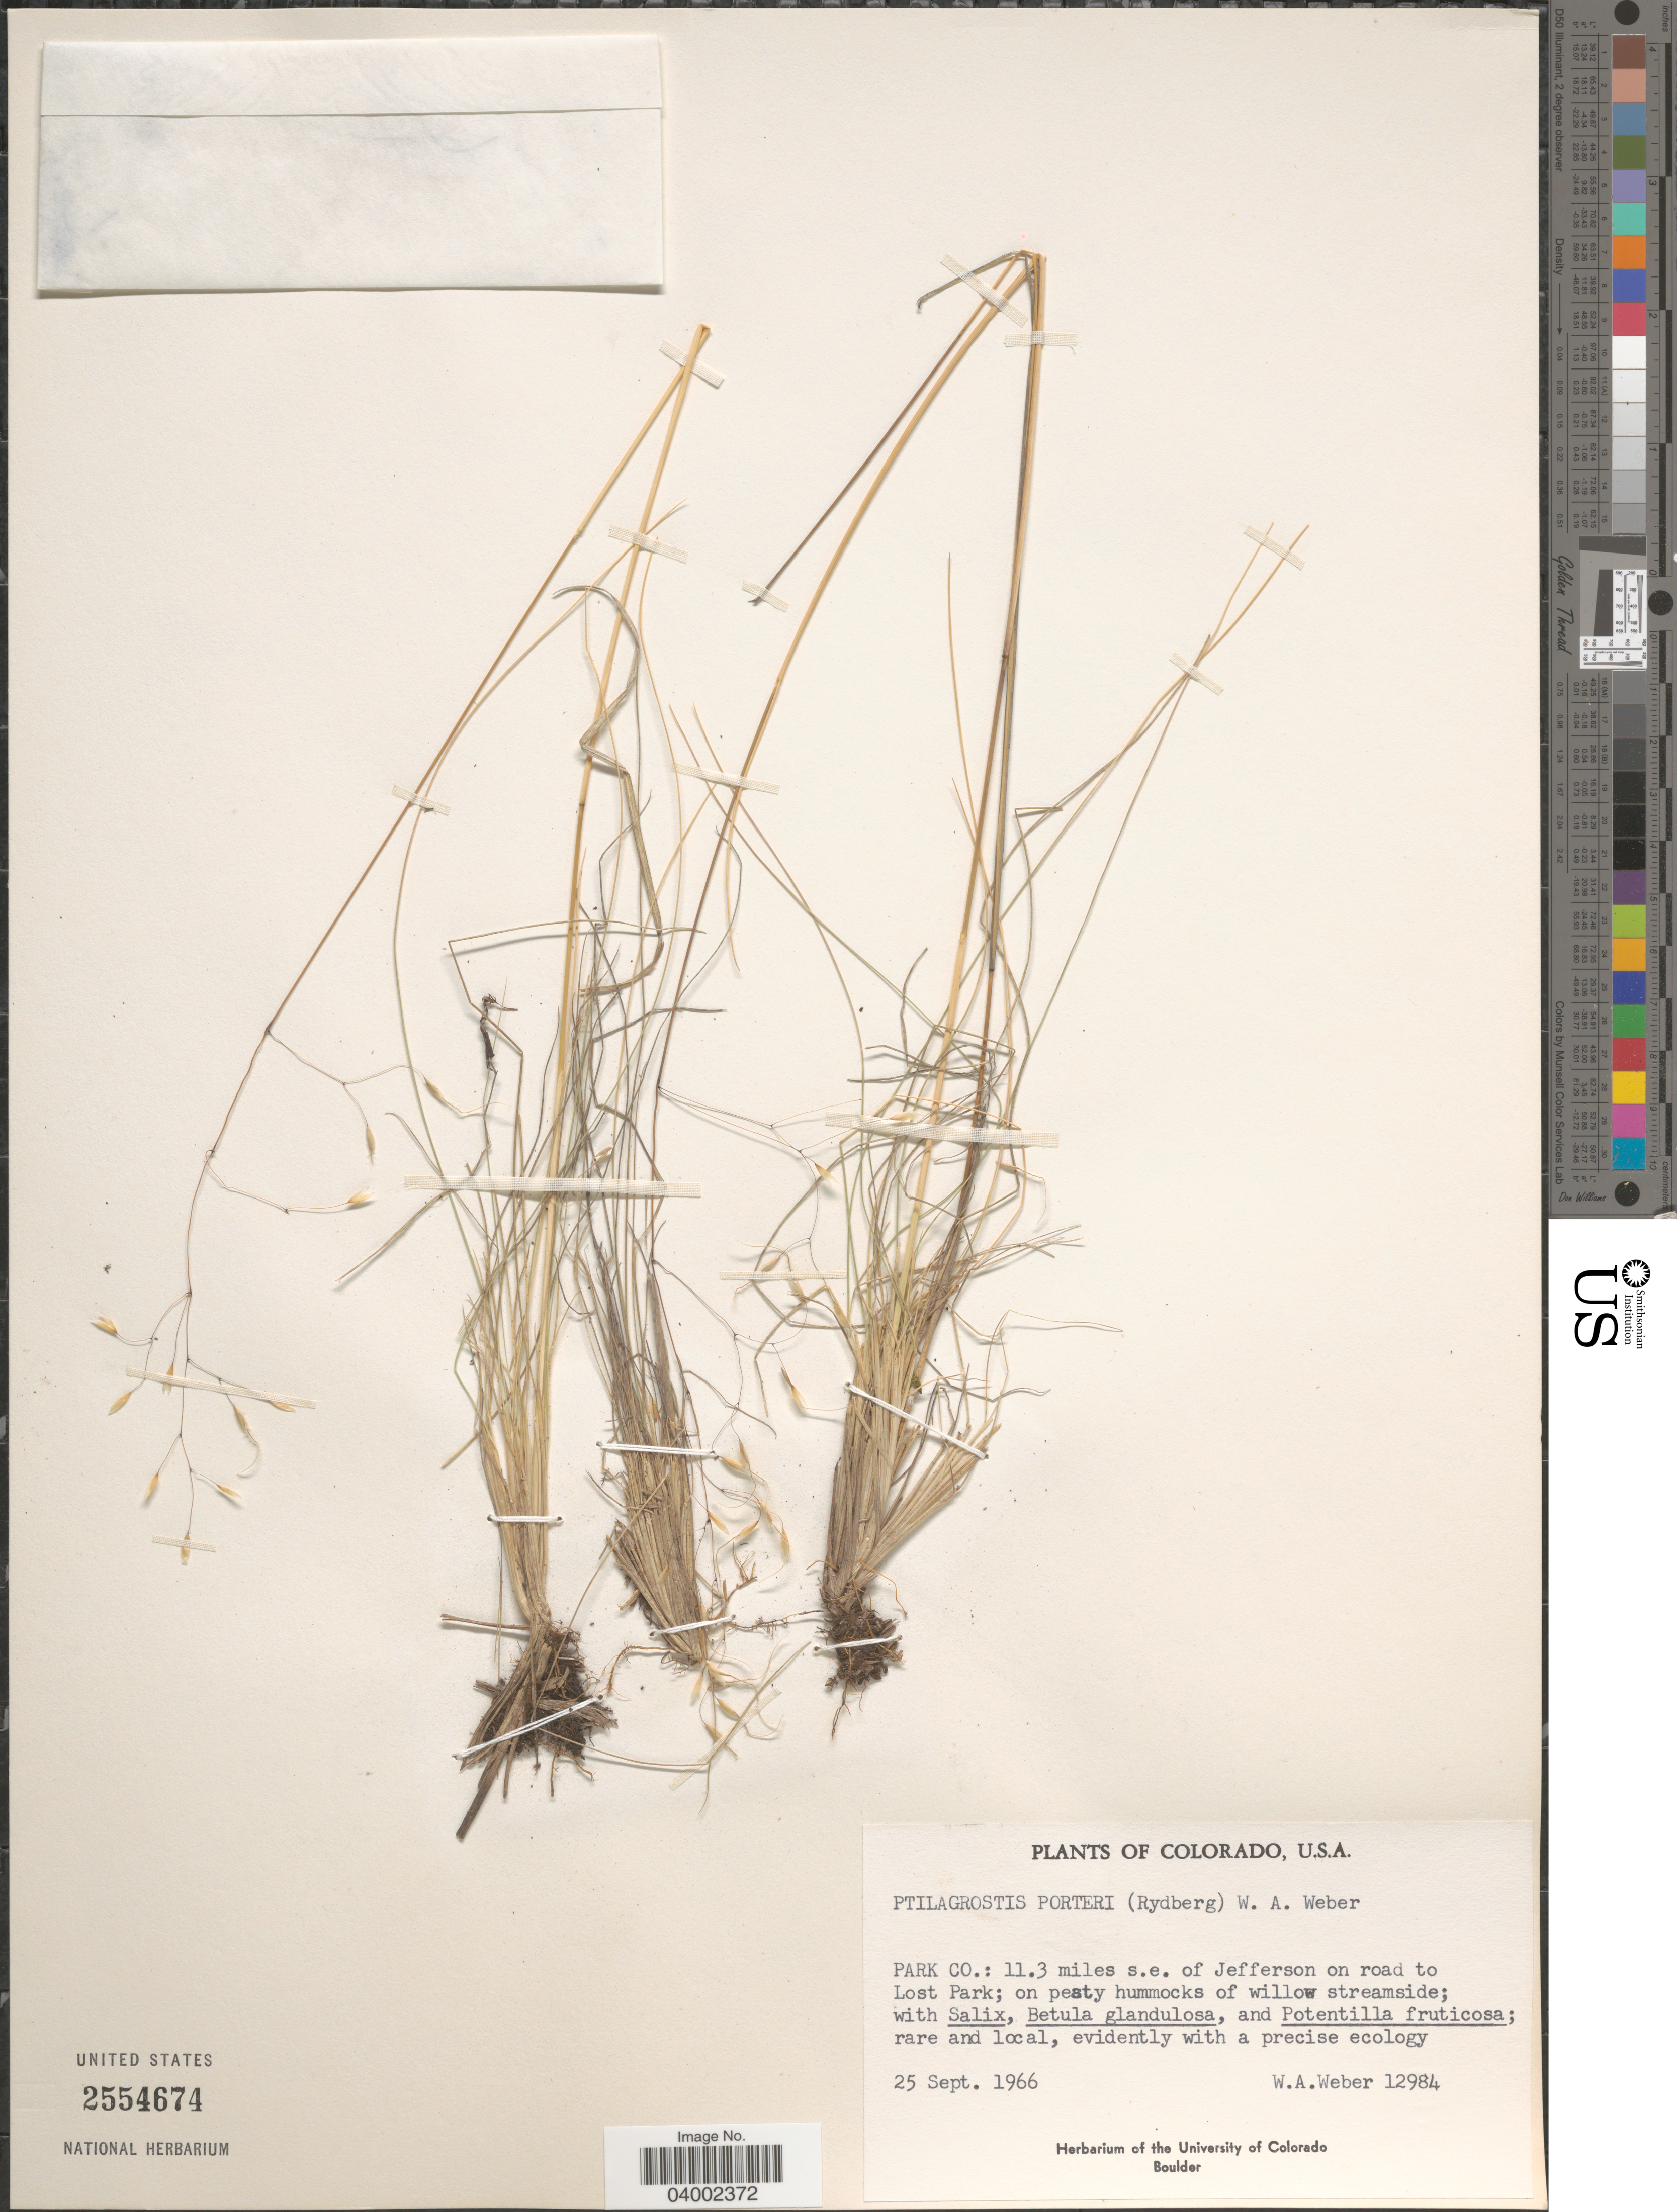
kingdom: Plantae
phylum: Tracheophyta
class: Liliopsida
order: Poales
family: Poaceae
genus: Ptilagrostis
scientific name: Ptilagrostis porteri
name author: (Rydb.) W.A. Weber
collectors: W. A. Weber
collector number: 12984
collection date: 1966-09-25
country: United States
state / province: Colorado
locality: Park Co.: 11.3 miles s.e. of Jefferson on road to Lost Park.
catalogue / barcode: US 2554674